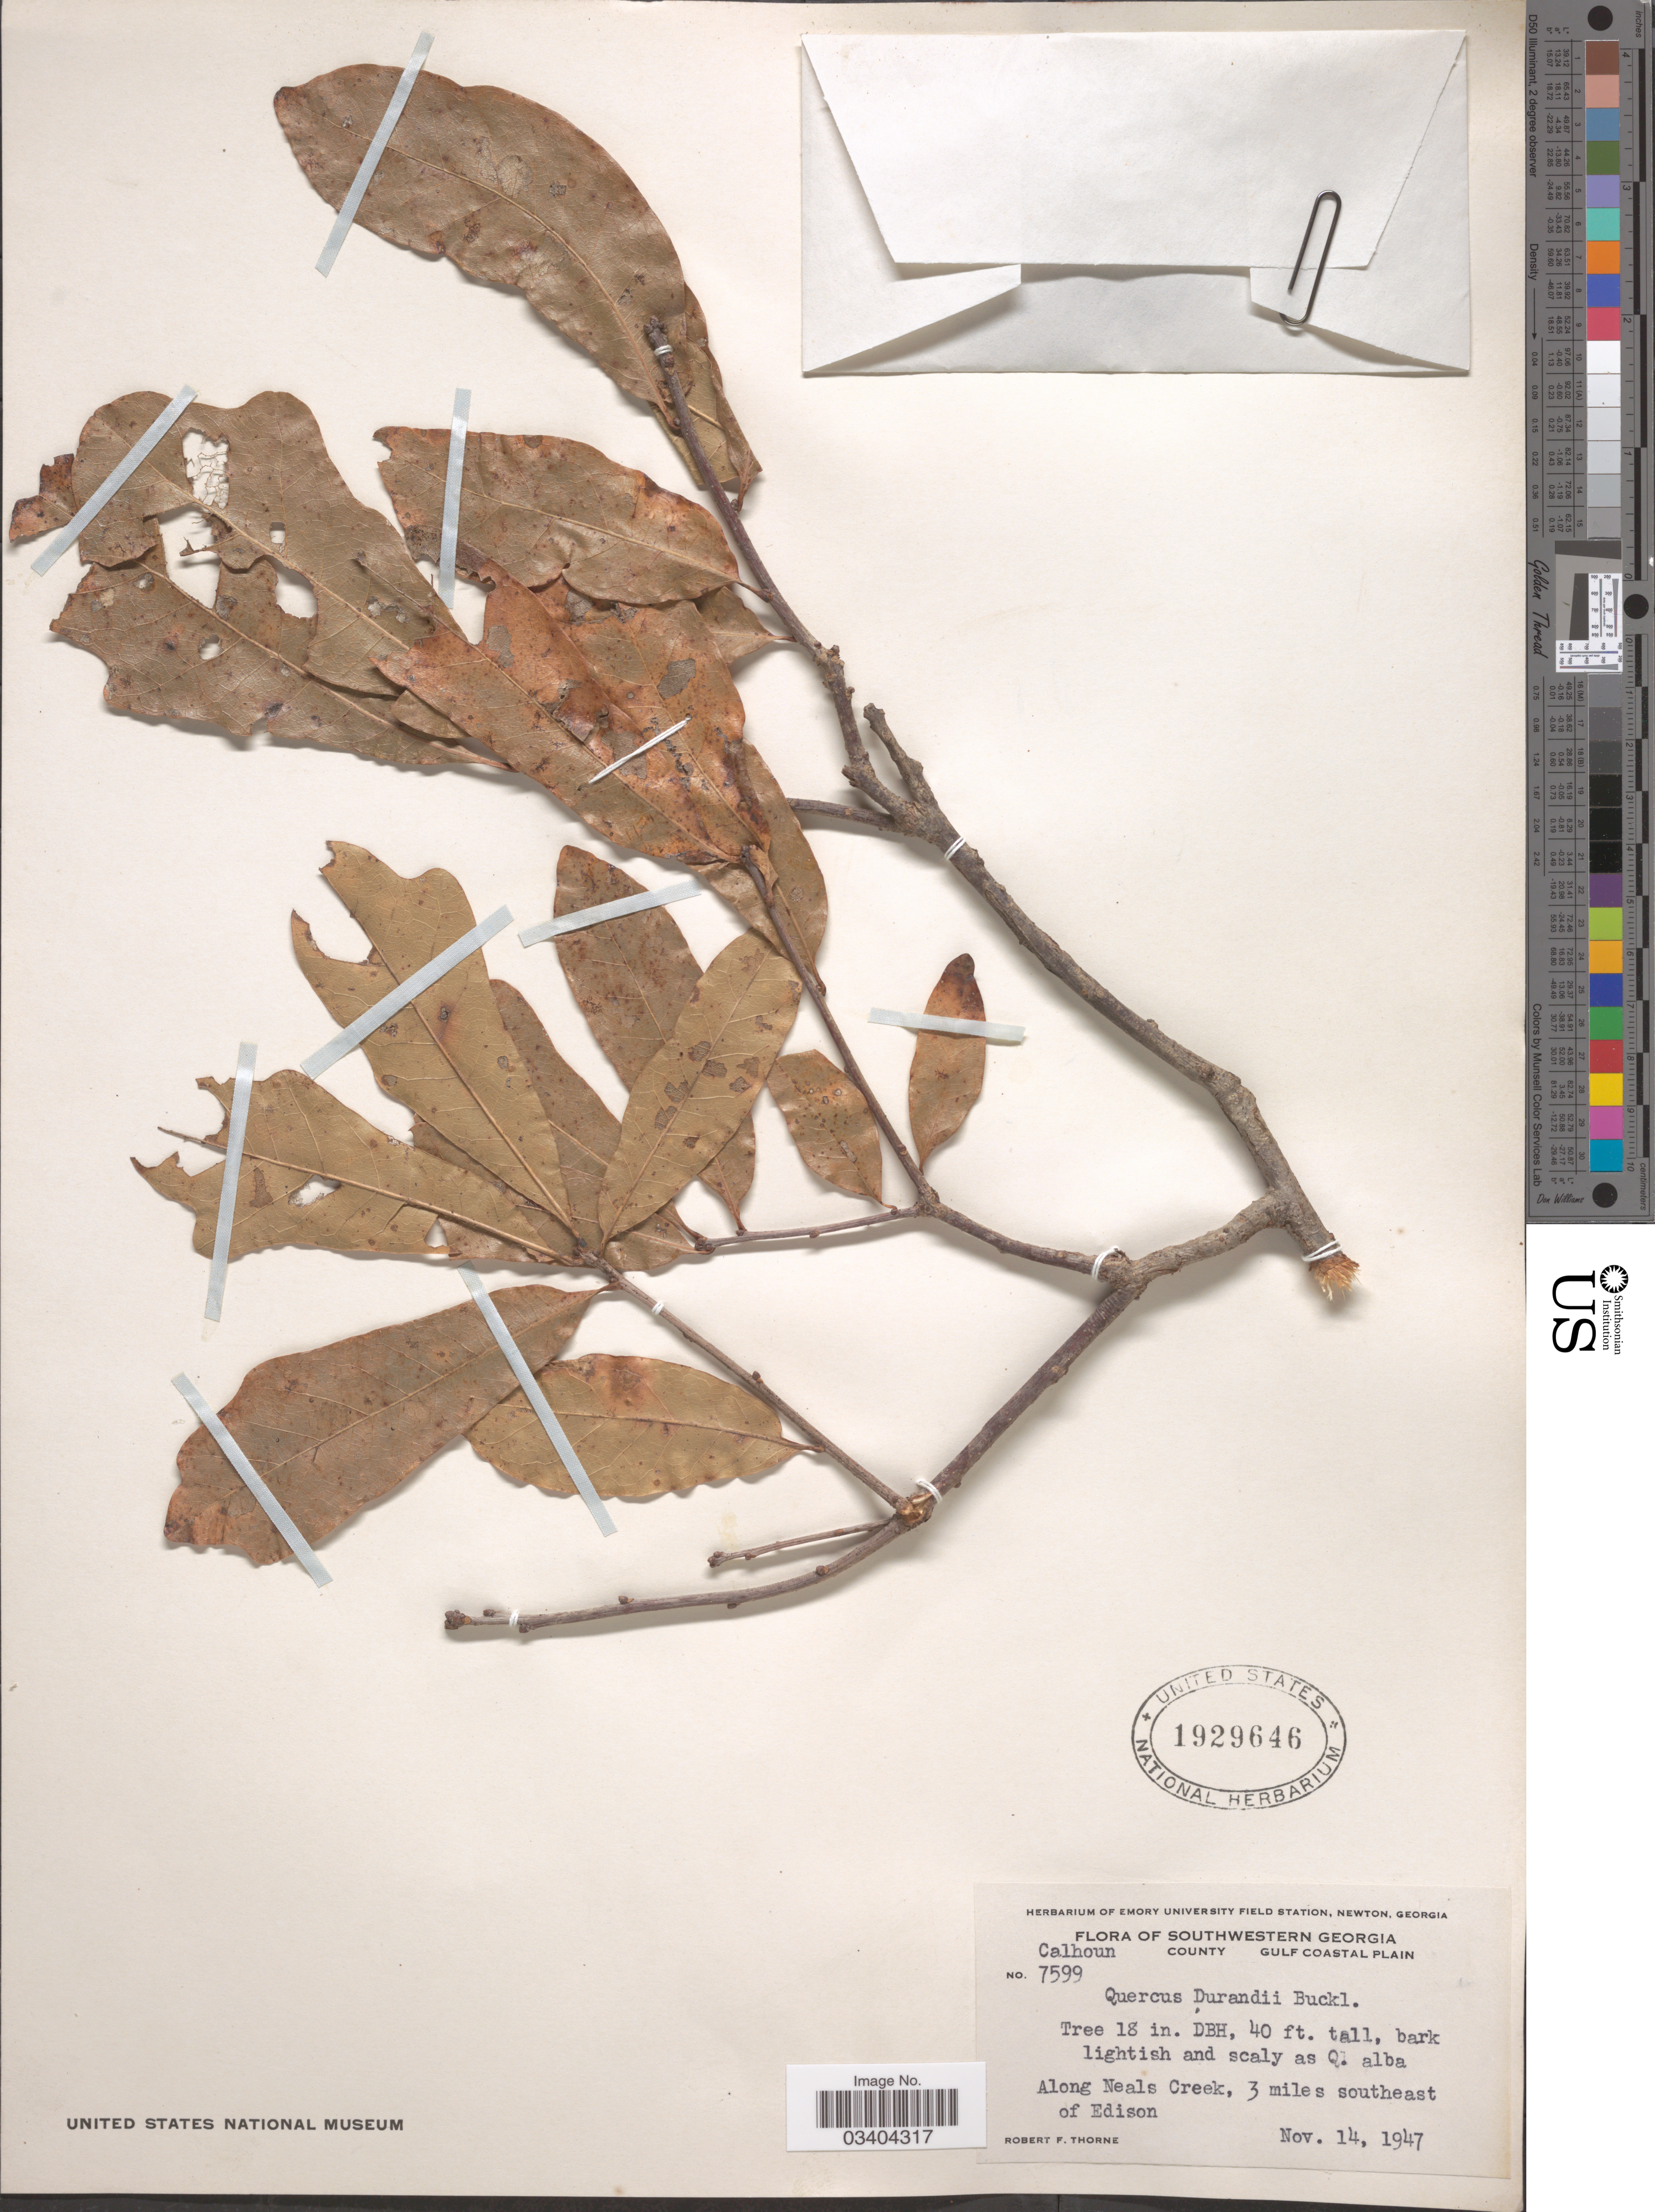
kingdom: Plantae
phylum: Tracheophyta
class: Magnoliopsida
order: Fagales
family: Fagaceae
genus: Quercus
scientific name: Quercus durandii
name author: Buckley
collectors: R. F. Thorne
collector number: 7599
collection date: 1947-11-14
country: United States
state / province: Georgia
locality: Southwestern Georgia. Calhoun County Gulf Coastal Plain. Along Neals Creek, 3 miles southeast of Edison.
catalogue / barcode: US 1929646